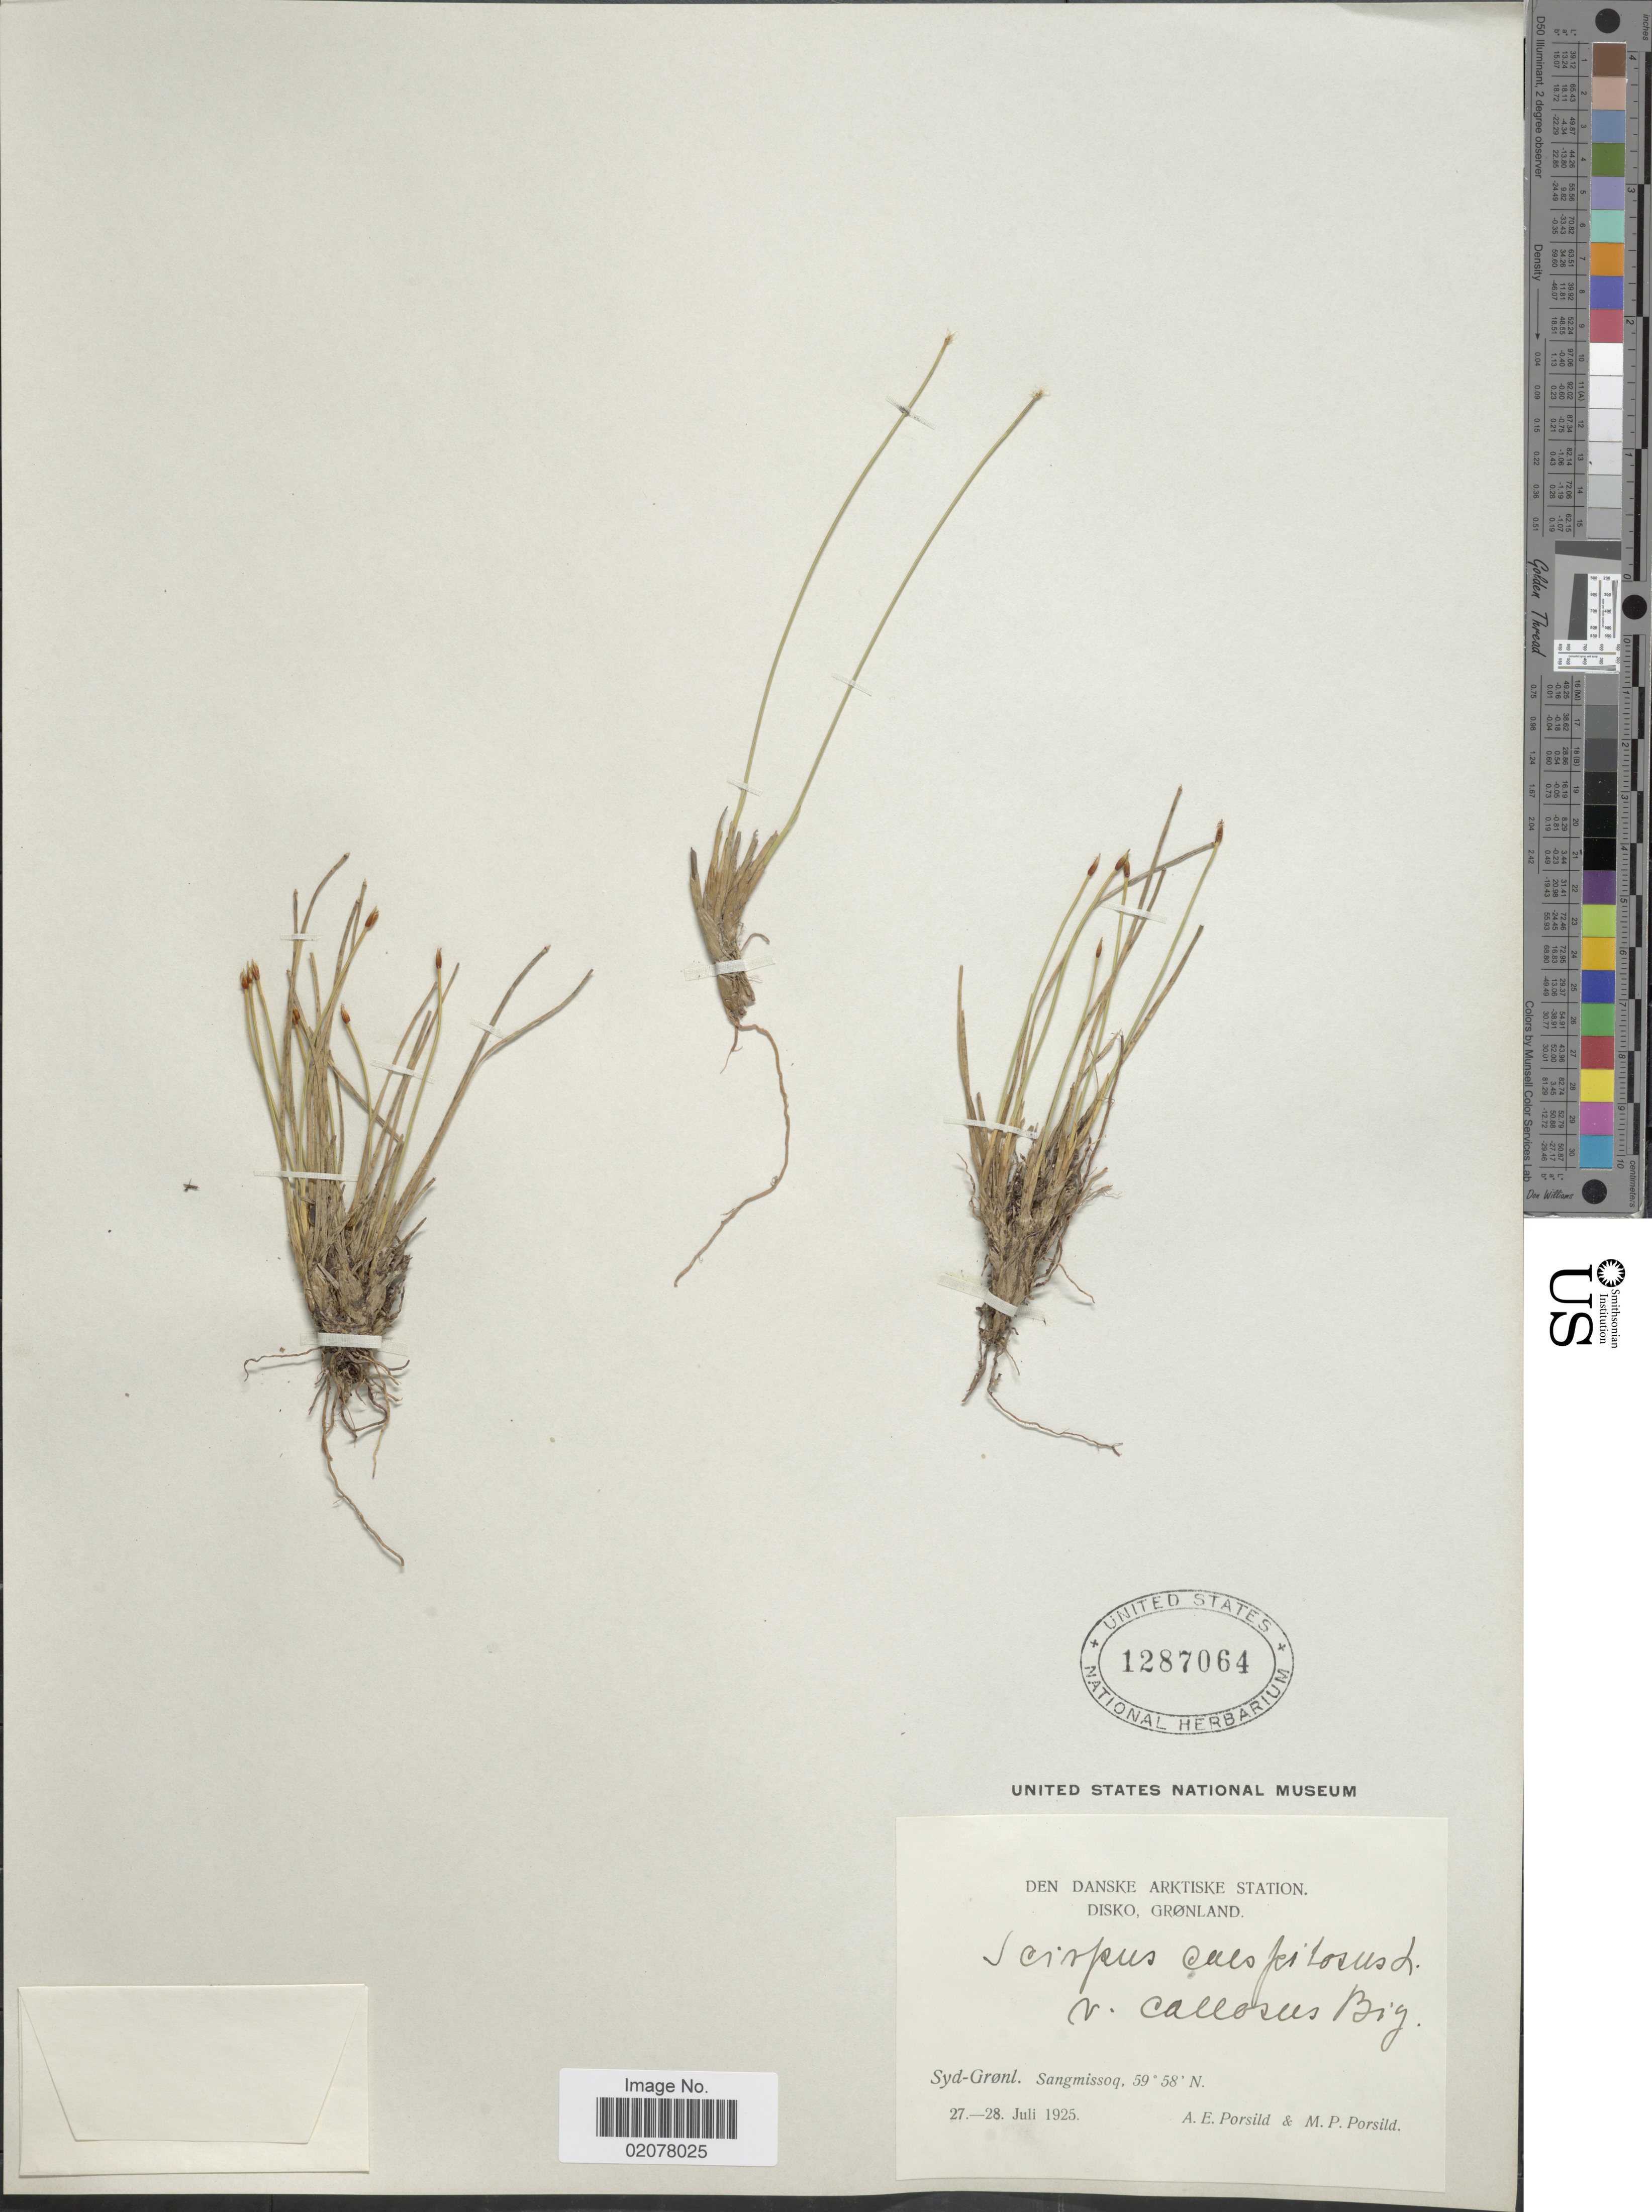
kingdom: Plantae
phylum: Tracheophyta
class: Liliopsida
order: Poales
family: Cyperaceae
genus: Trichophorum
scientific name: Trichophorum cespitosum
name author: (L.) Hartm.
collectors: A. E. Porsild & M. P. Porsild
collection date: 1925-07-27/1925-07-28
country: Greenland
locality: Den Danske Arktiske Station. Disko, Grønland. Syd-Grnl. Sangmissoq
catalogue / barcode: US 1287064